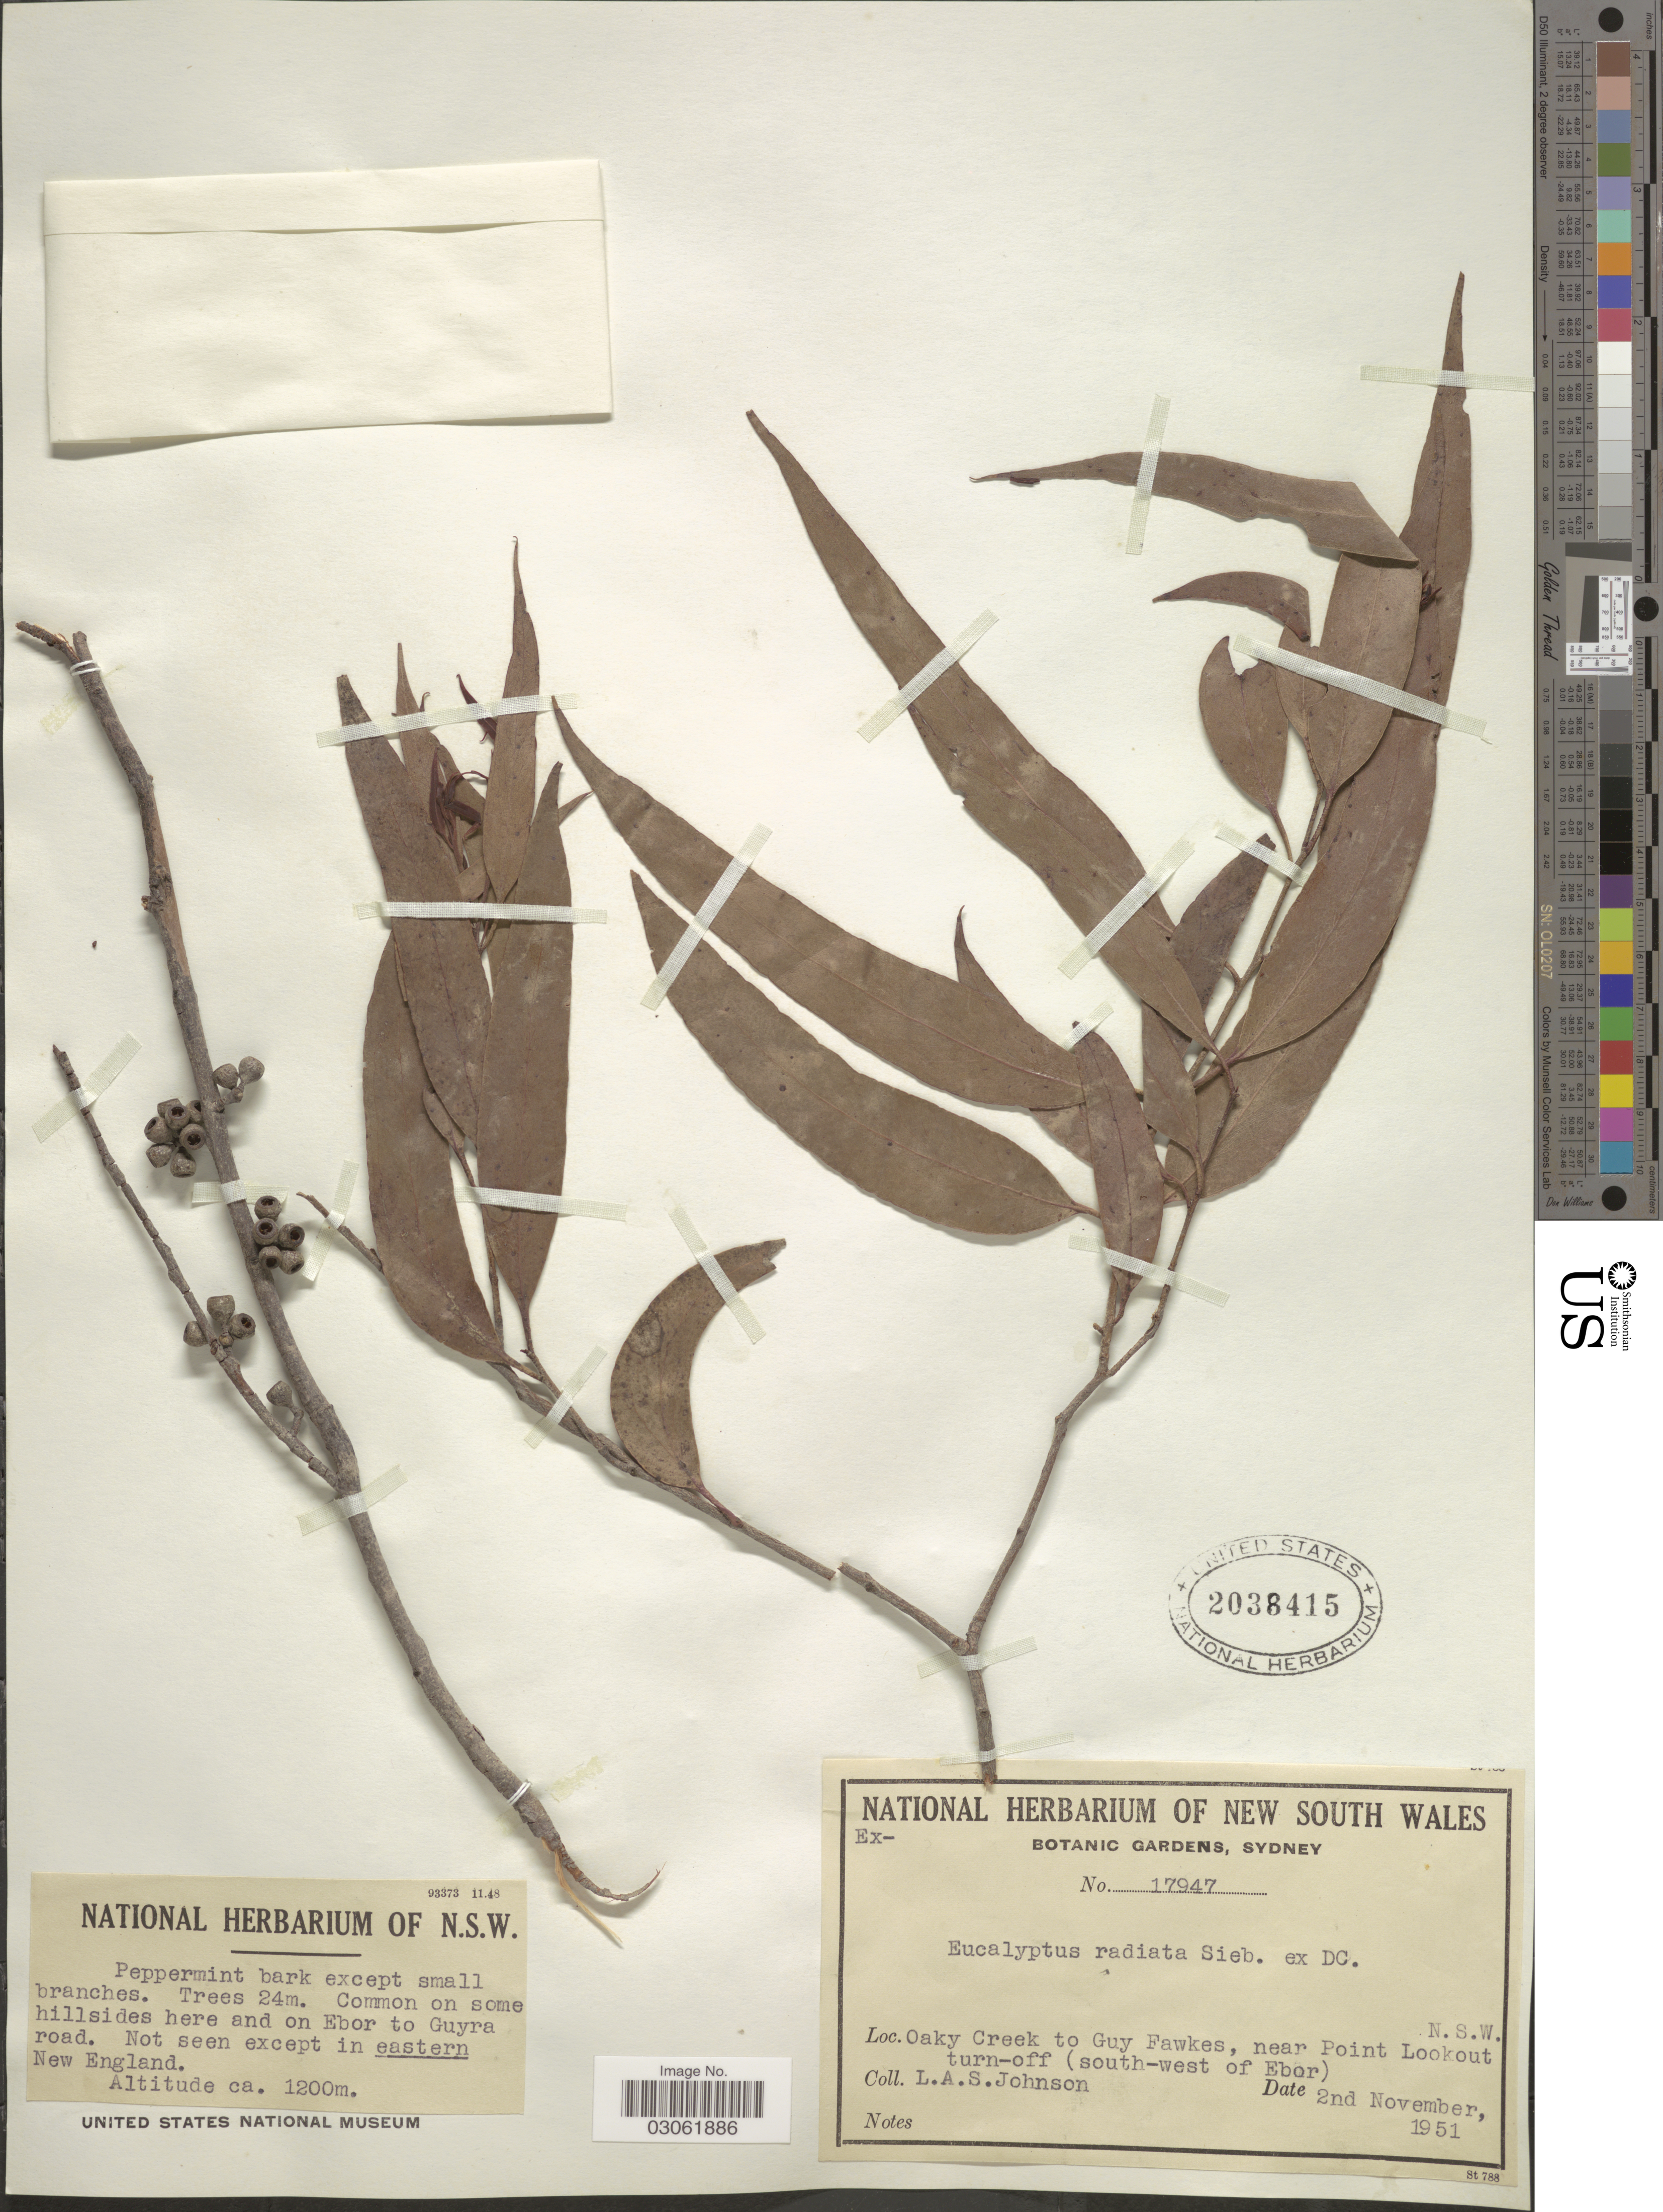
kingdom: Plantae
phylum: Tracheophyta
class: Magnoliopsida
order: Myrtales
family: Myrtaceae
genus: Eucalyptus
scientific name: Eucalyptus radiata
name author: Sieber ex DC.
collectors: L. A. S. Johnson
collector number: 17947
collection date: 1951-11-02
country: Australia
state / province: New South Wales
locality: Oaky Creek to Guy Fawkes, near Point Lookout turn-off (south-west of Ebor).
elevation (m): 1200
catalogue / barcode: US 2038415